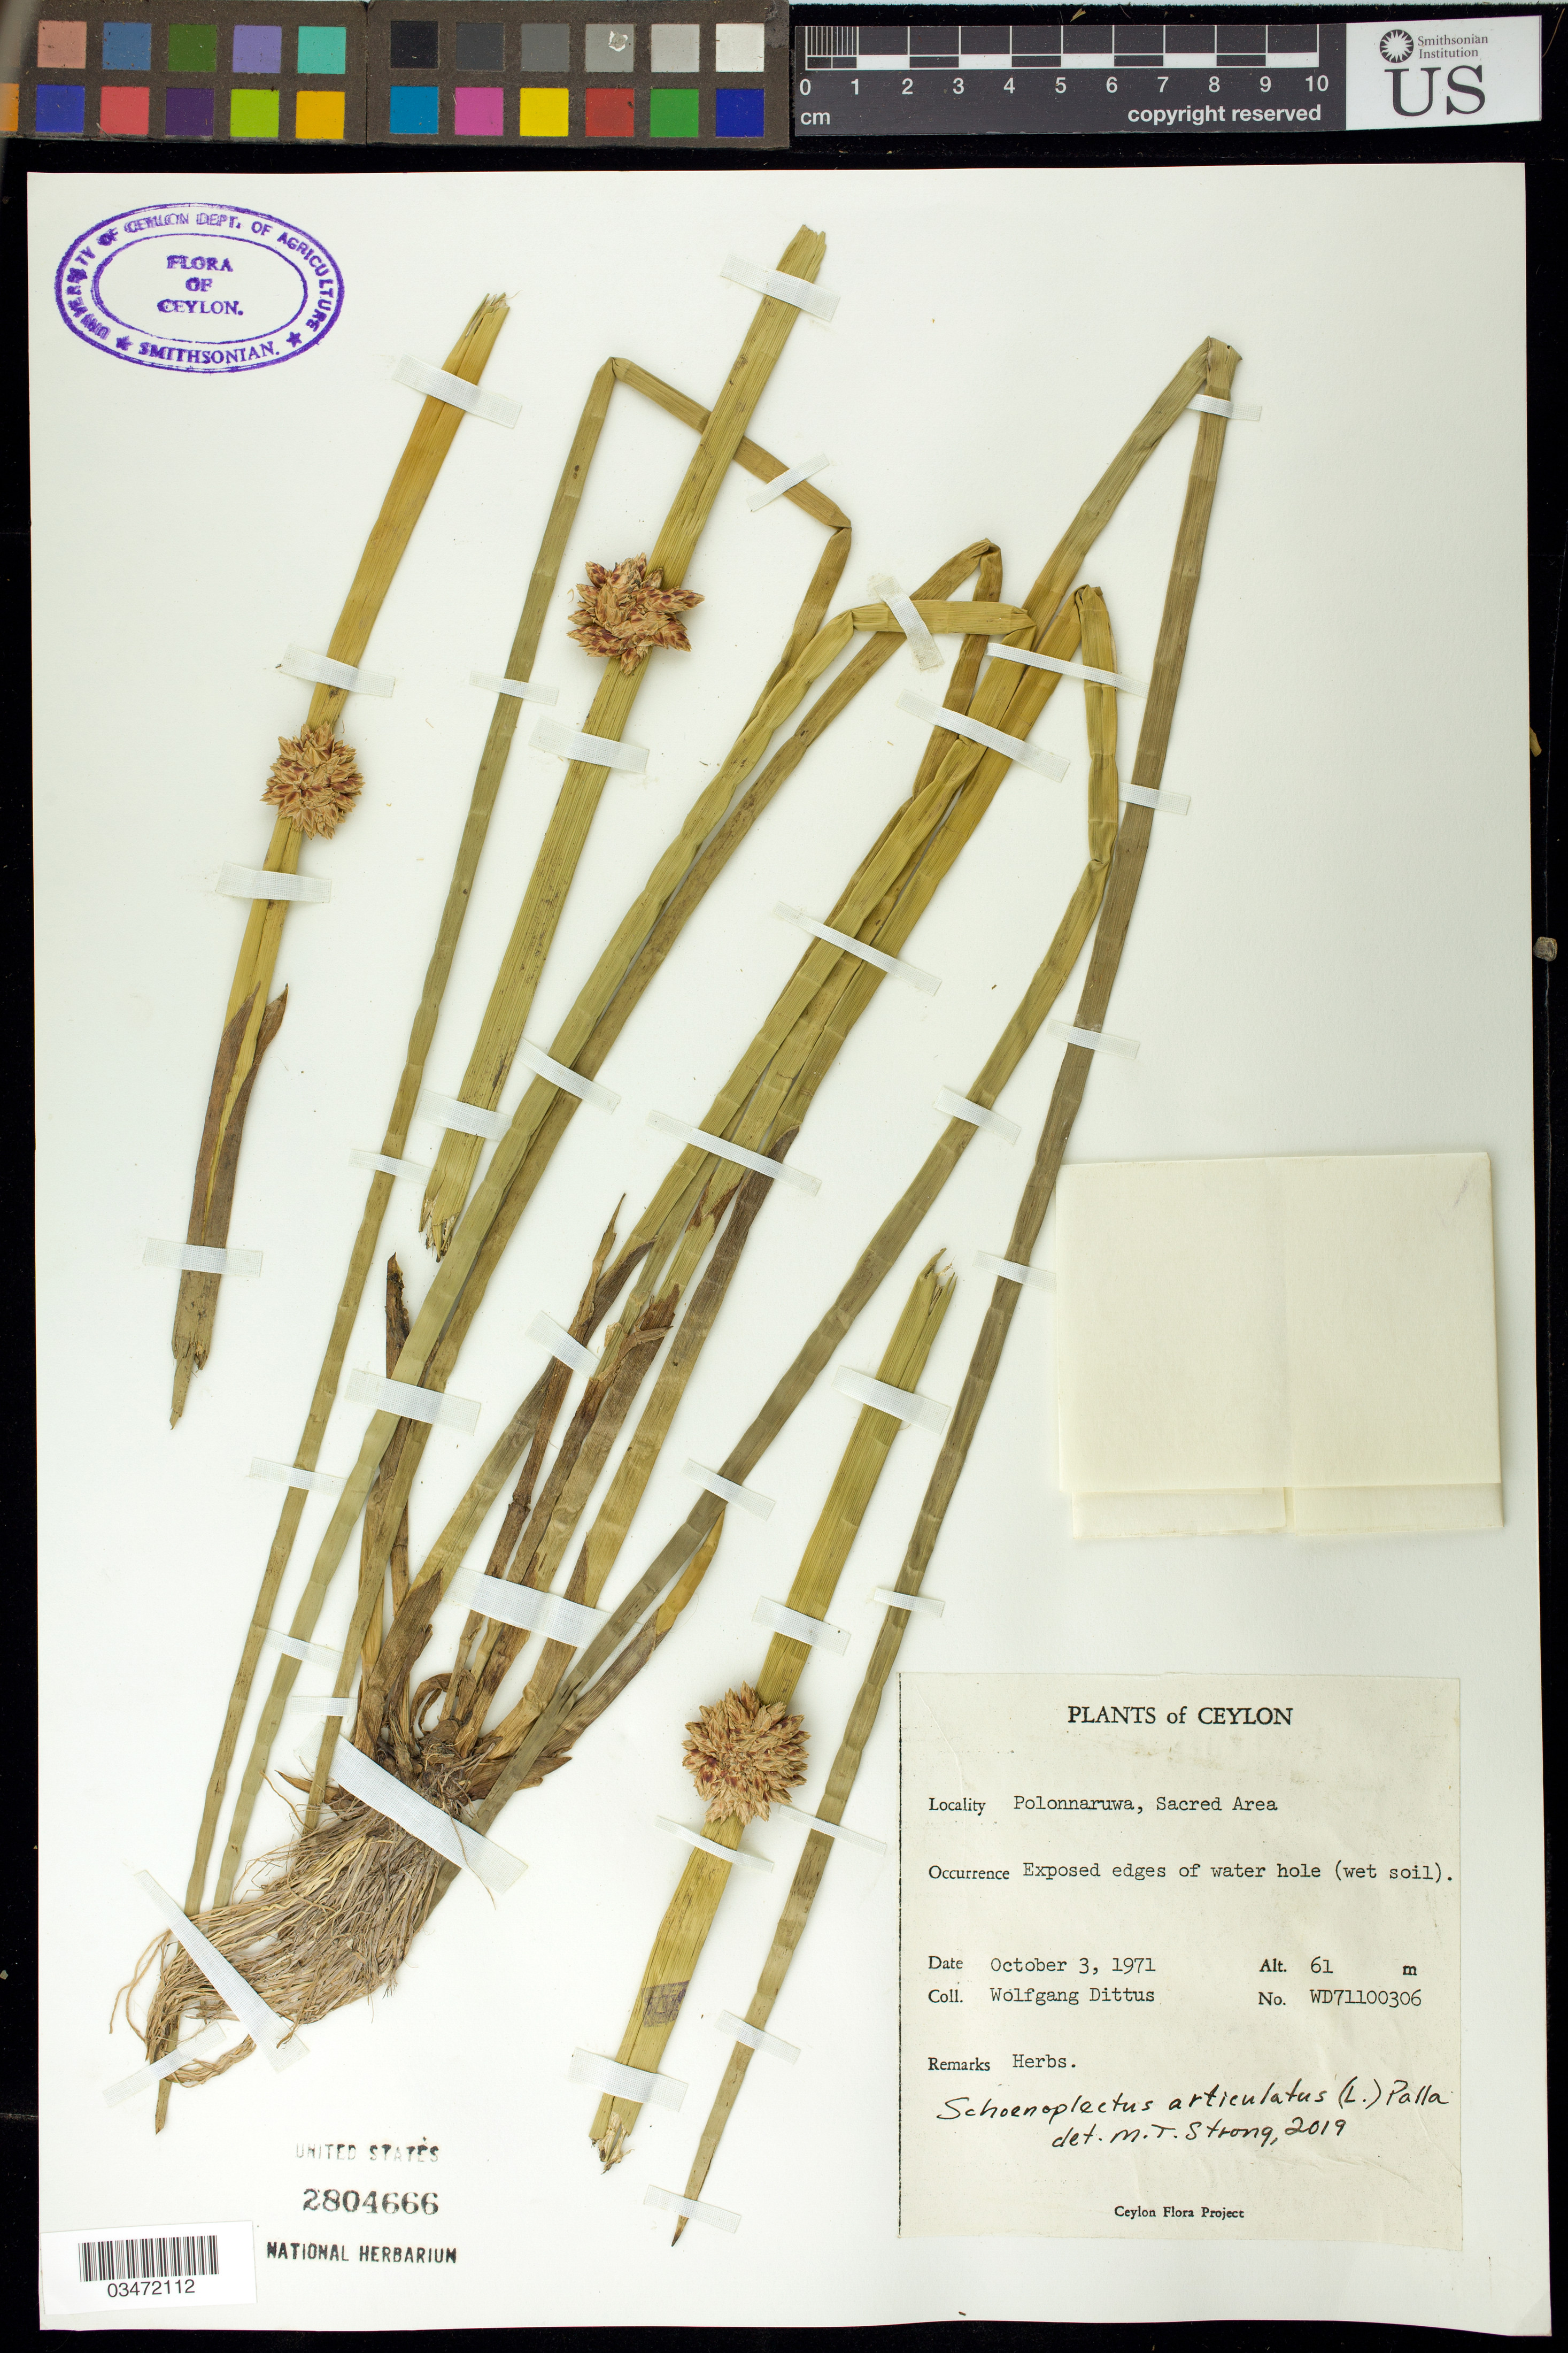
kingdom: Plantae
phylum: Tracheophyta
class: Liliopsida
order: Poales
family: Cyperaceae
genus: Schoenoplectus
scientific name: Schoenoplectus articulatus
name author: (L.) Palla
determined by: Strong, M. T., (US), Smithsonian Institution - National Museum of Natural History (UNITED STATES)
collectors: W. Dittus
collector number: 71100306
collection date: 1971-10-03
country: Sri Lanka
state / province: North Central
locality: Polonnaruwa, Sacred Area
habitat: Exposed edges of water hole (wet soil)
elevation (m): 61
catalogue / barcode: US 2804666